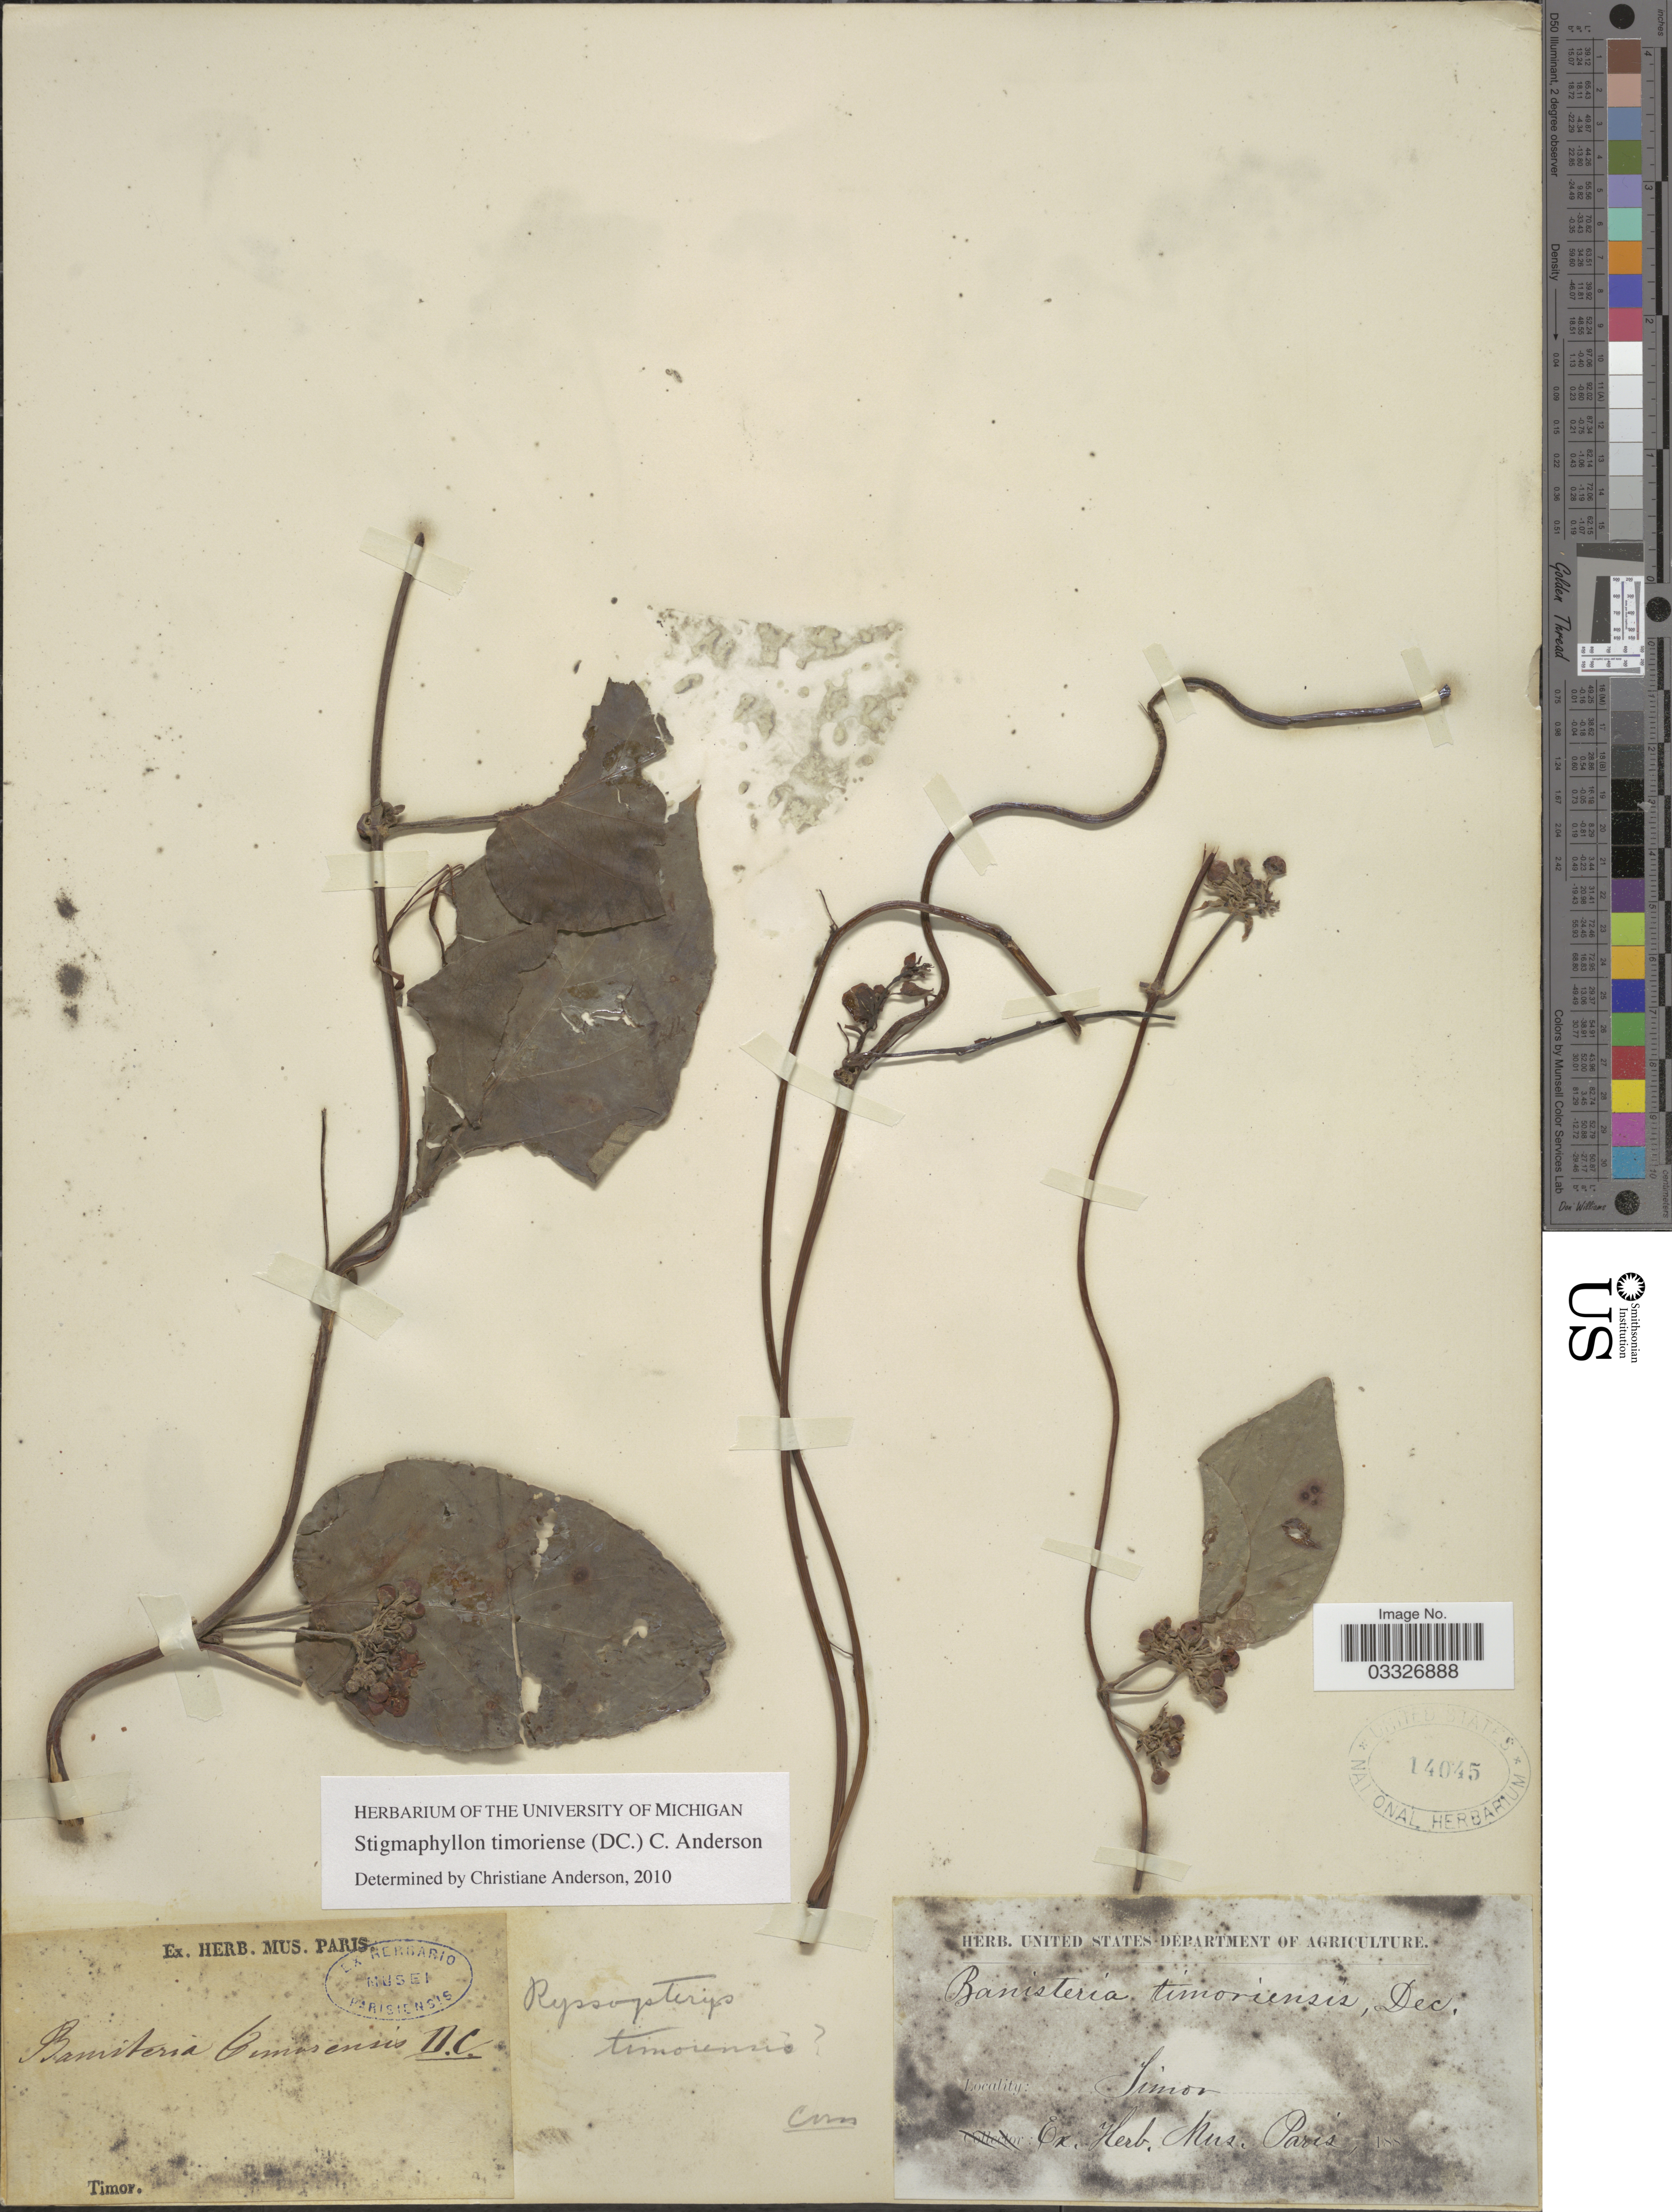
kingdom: Plantae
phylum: Tracheophyta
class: Magnoliopsida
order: Malpighiales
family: Malpighiaceae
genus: Stigmaphyllon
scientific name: Stigmaphyllon timoriense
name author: (DC.) C.E. Anderson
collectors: ex herb. Mus. Paris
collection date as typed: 188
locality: Timor.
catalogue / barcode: US 14045